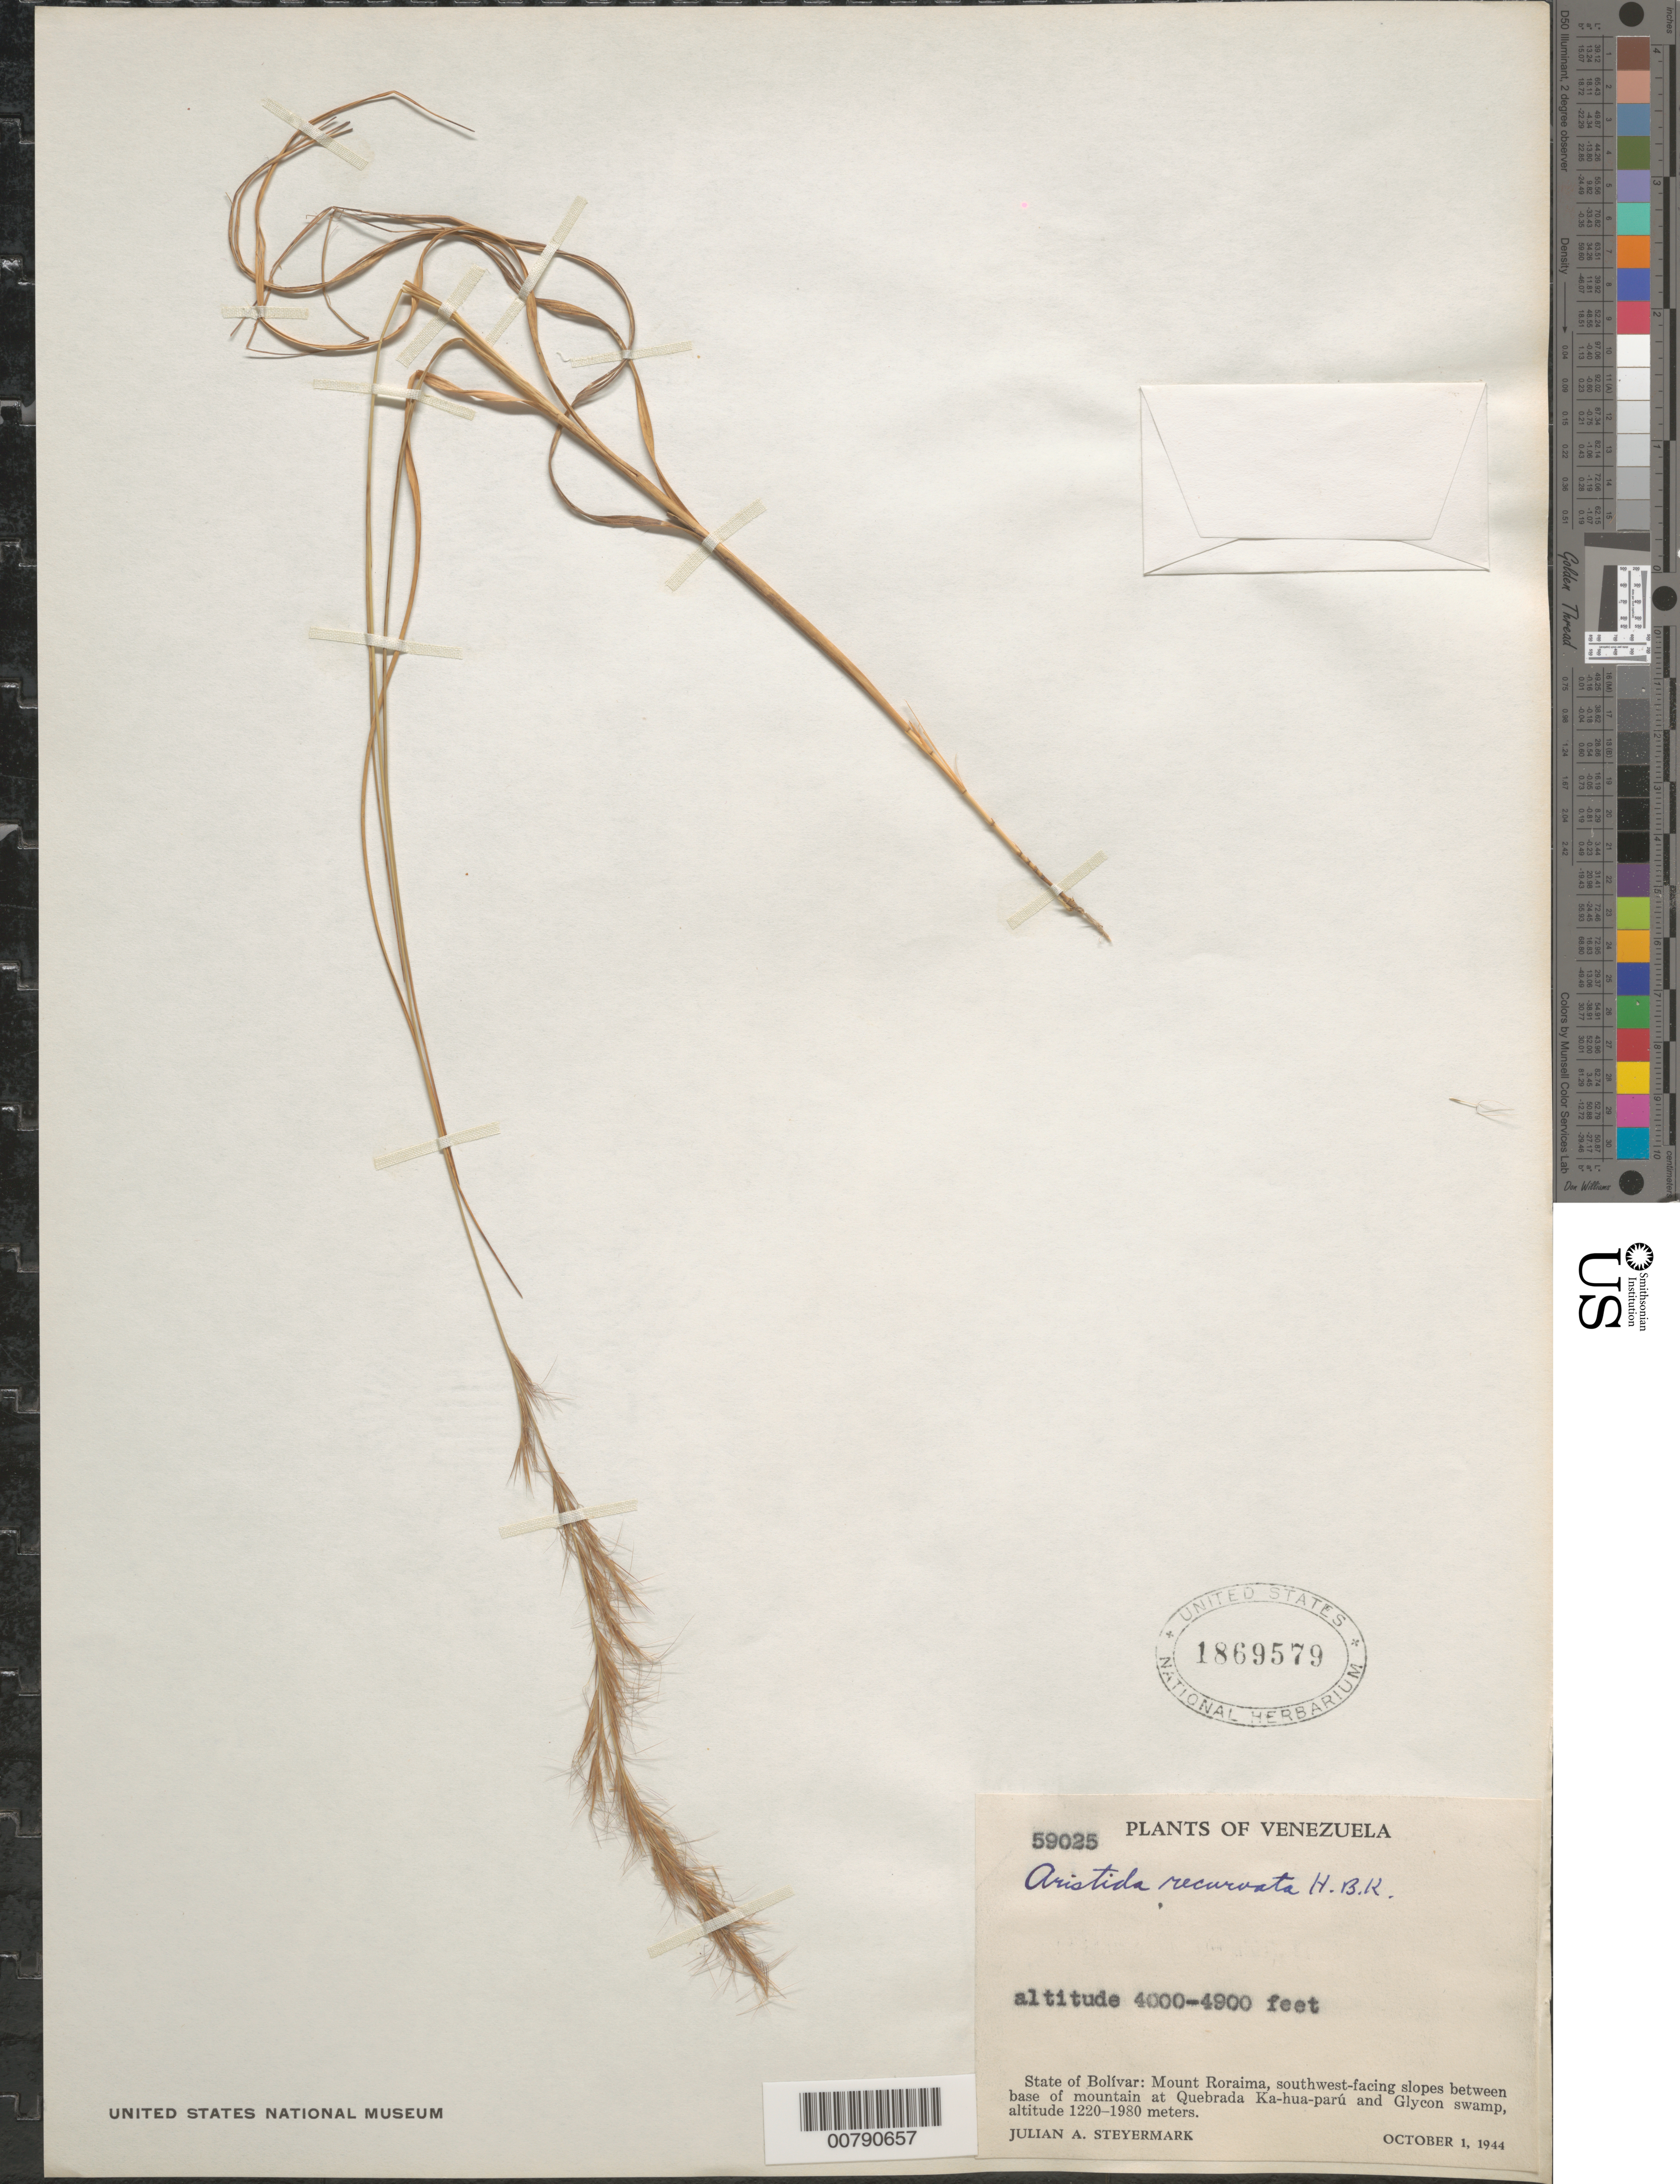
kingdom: Plantae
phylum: Tracheophyta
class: Liliopsida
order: Poales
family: Poaceae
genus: Aristida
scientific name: Aristida recurvata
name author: Kunth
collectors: J. Steyermark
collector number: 59025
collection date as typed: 1-Oct-44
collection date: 1944-10-01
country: Venezuela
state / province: Bolívar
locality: Mt. Roraima, SW-facing slopes between base of mountain at Quebrada Ka-hua parú & Glycon swamp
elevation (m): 1219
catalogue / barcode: US 1869579